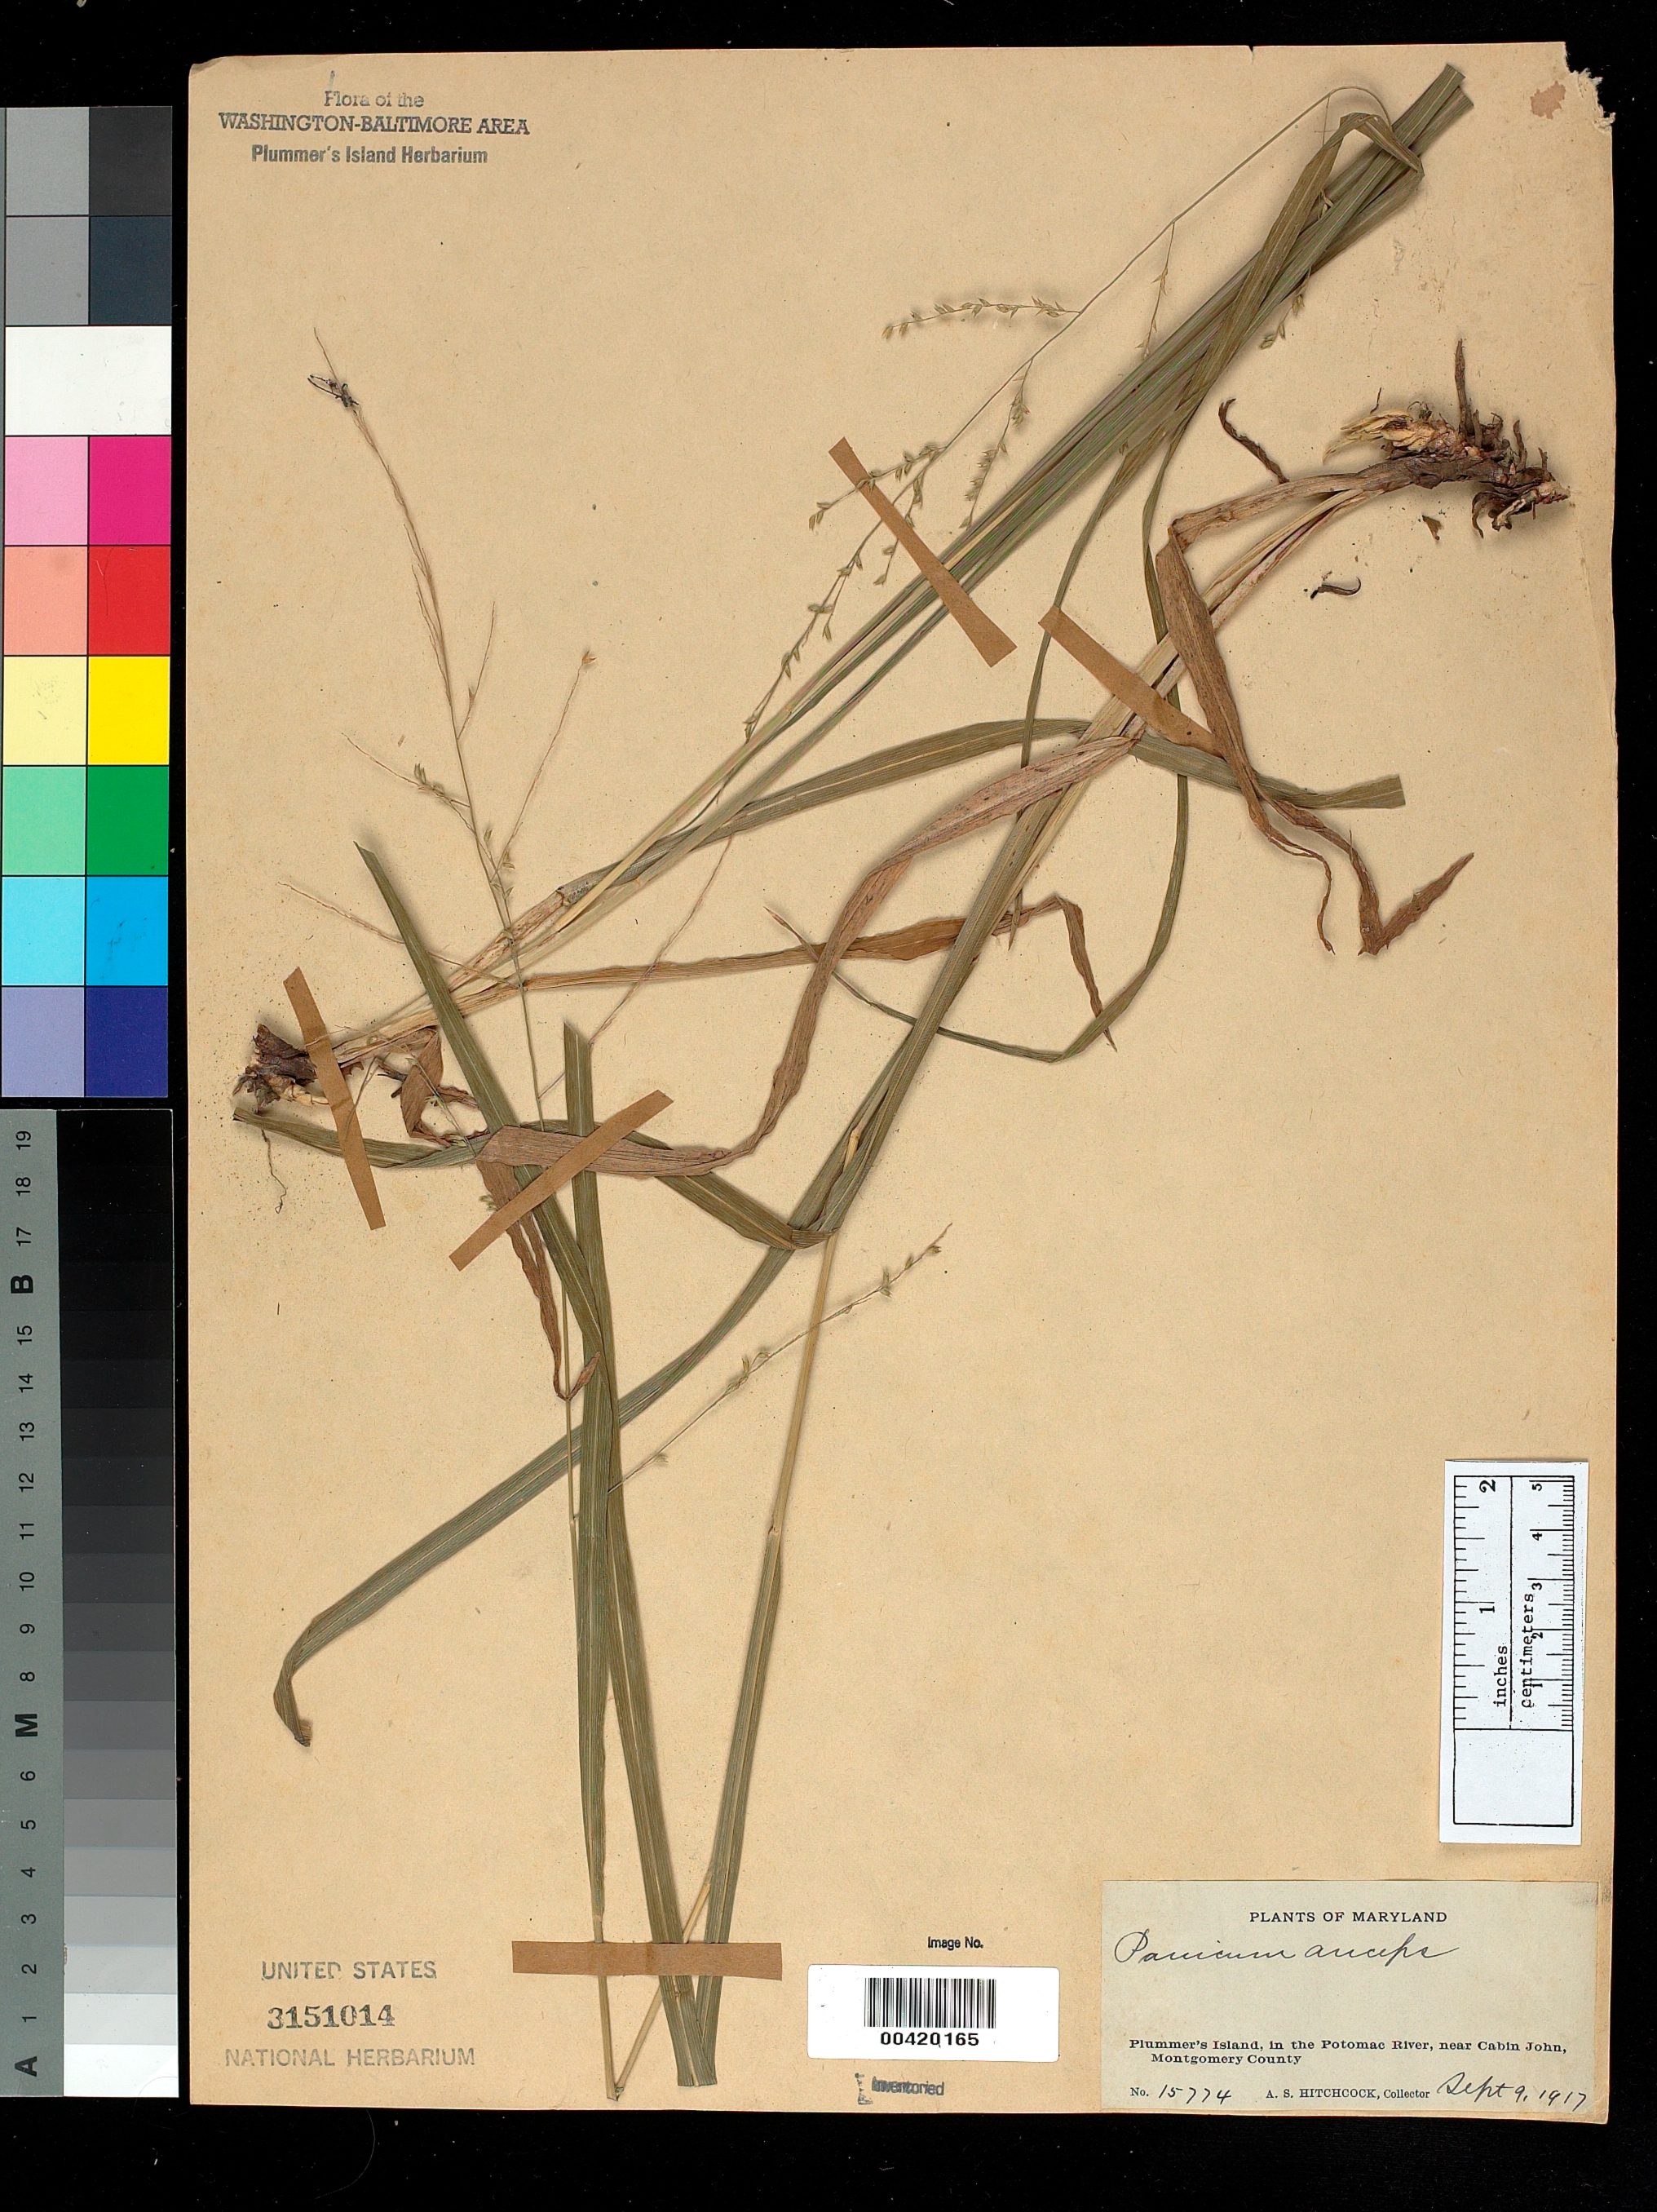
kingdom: Plantae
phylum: Tracheophyta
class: Liliopsida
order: Poales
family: Poaceae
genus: Coleataenia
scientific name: Coleataenia anceps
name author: (Michx.) Soreng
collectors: A. S. Hitchcock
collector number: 15774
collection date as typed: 09 Sep 1917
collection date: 1917-09-09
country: United States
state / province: Maryland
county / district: Montgomery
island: Plummers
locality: Plummer's Island C. & O. Canal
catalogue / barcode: US 3151014